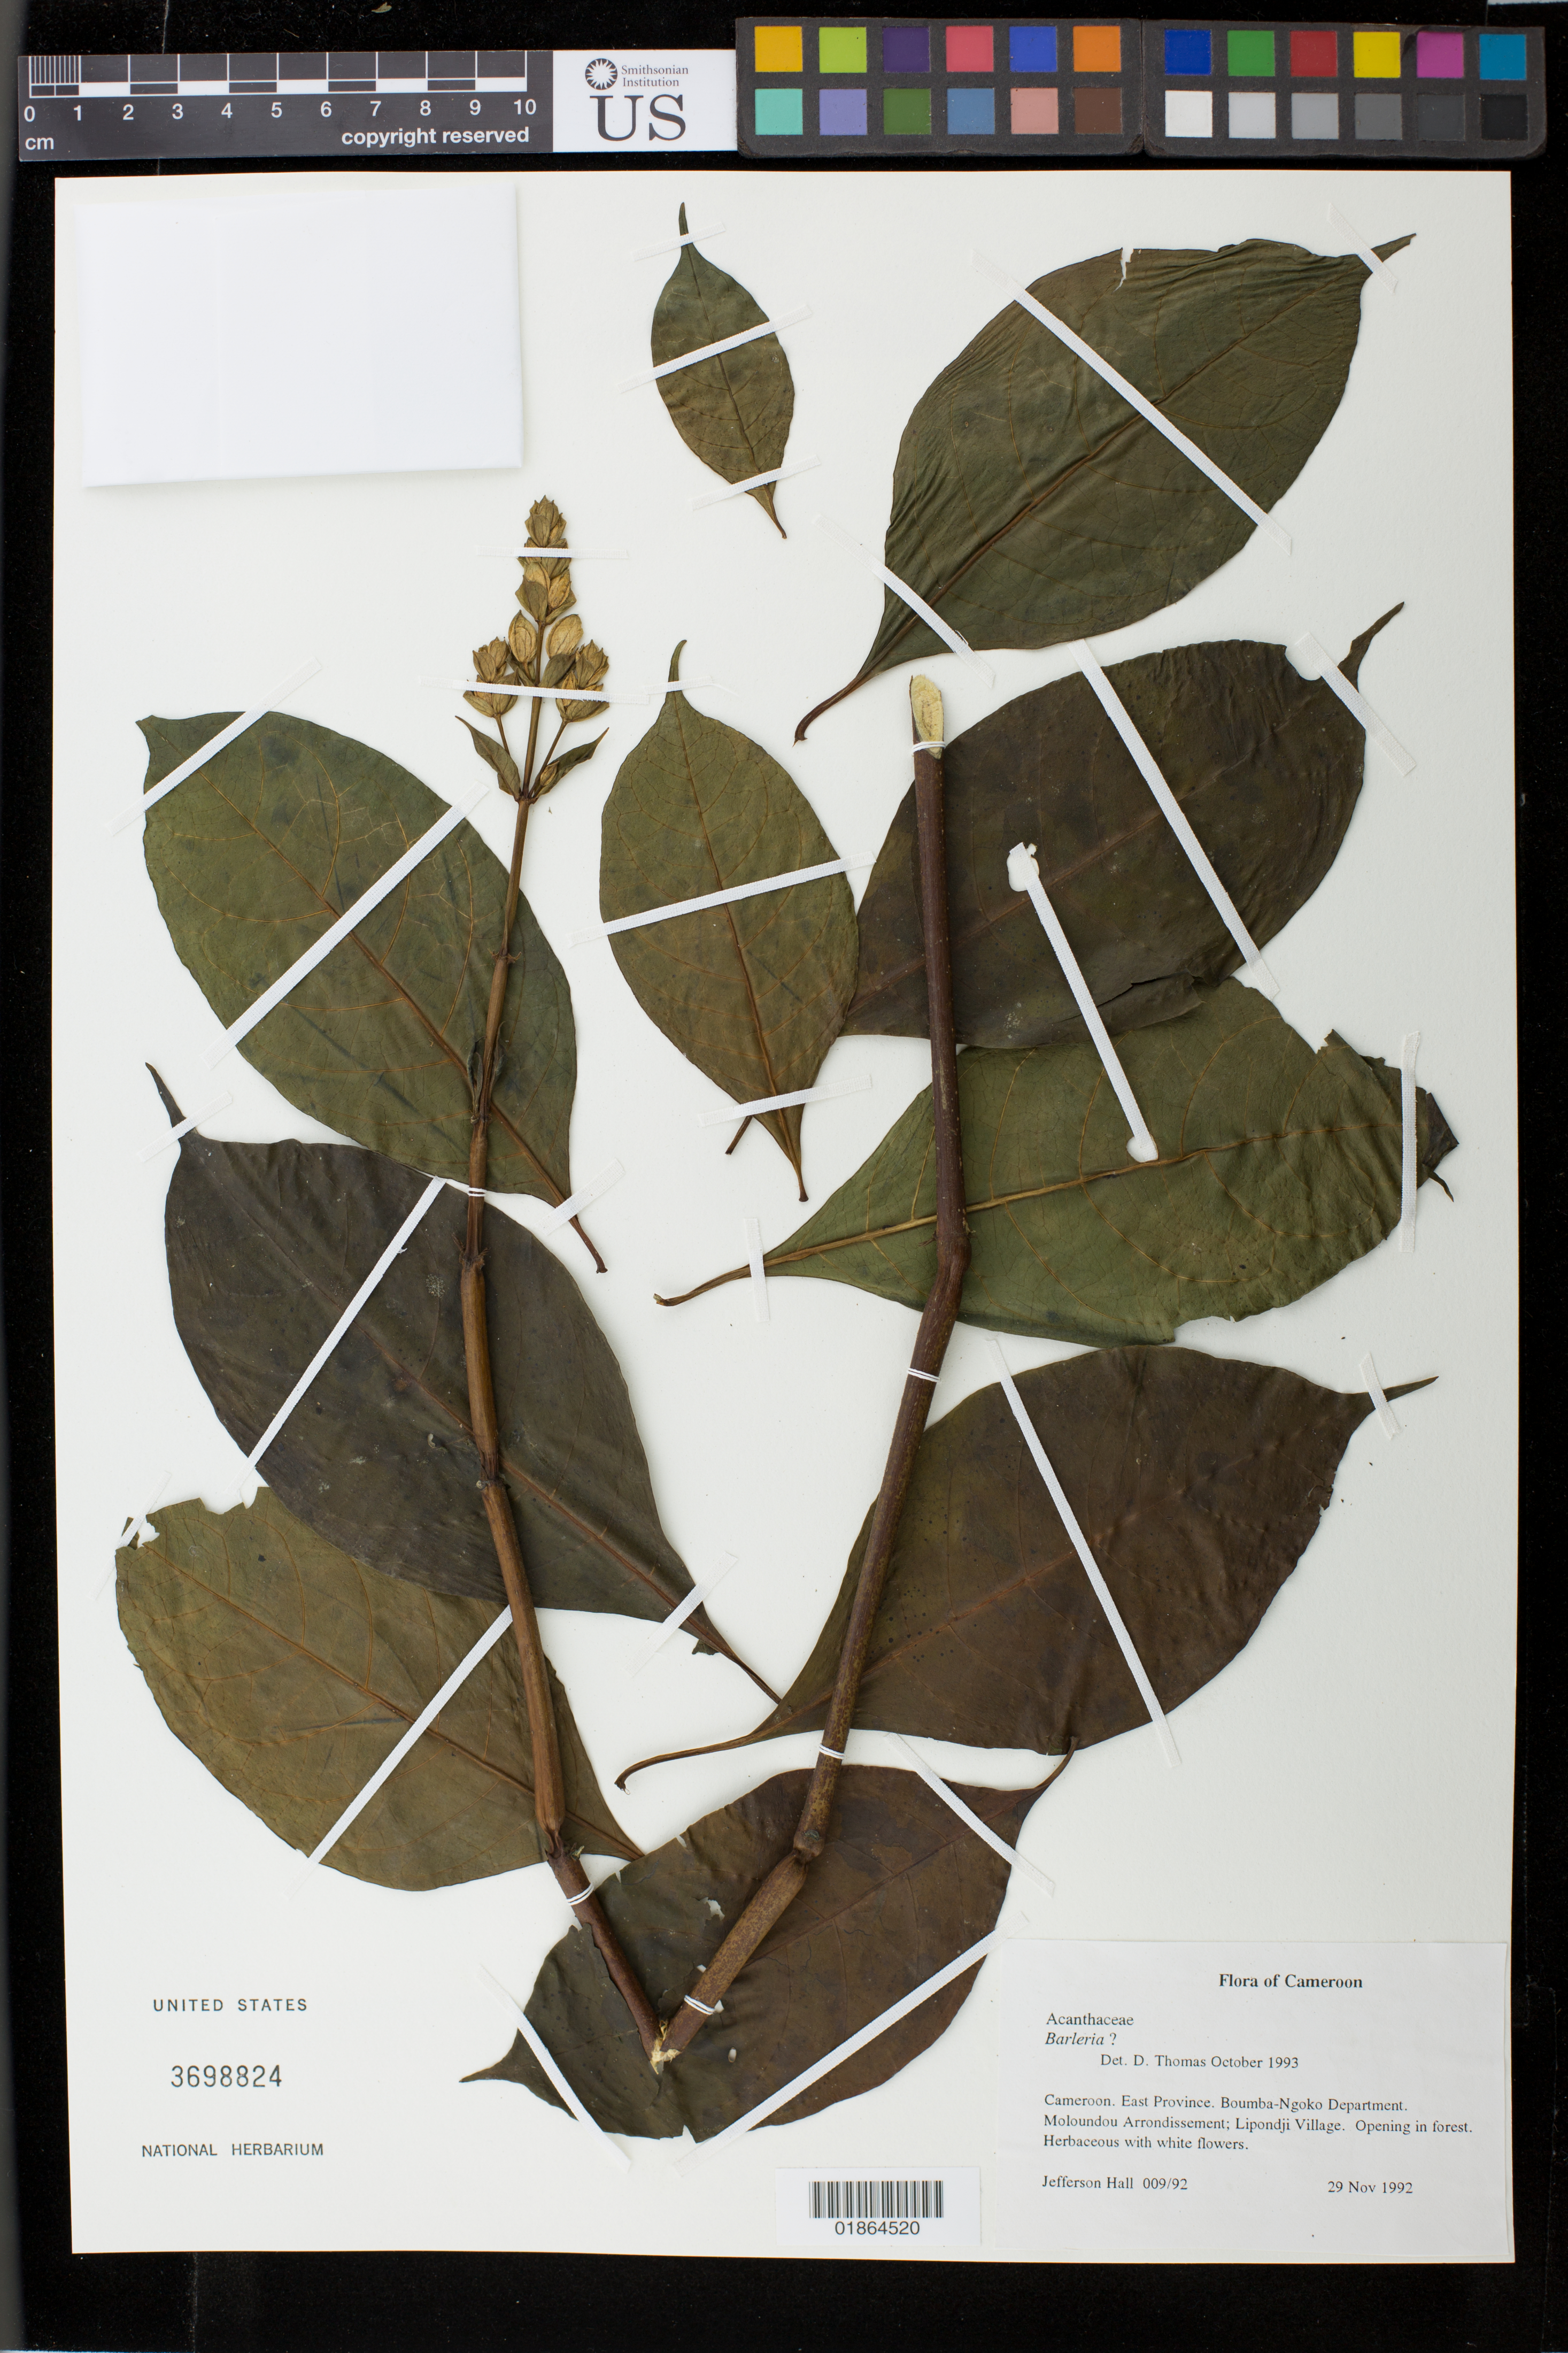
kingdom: Plantae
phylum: Tracheophyta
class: Magnoliopsida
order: Lamiales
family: Acanthaceae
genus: Barleria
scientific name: Barleria volkensii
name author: Lindau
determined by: Thomas, D.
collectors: J. Hall & -. Edouard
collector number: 009/92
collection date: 1992-12-10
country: Cameroon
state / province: Est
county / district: Boumba-ngoko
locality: Moloundou Arrondissement; old SFIS logging concession.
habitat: Opening in forest.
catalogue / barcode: US 3698824